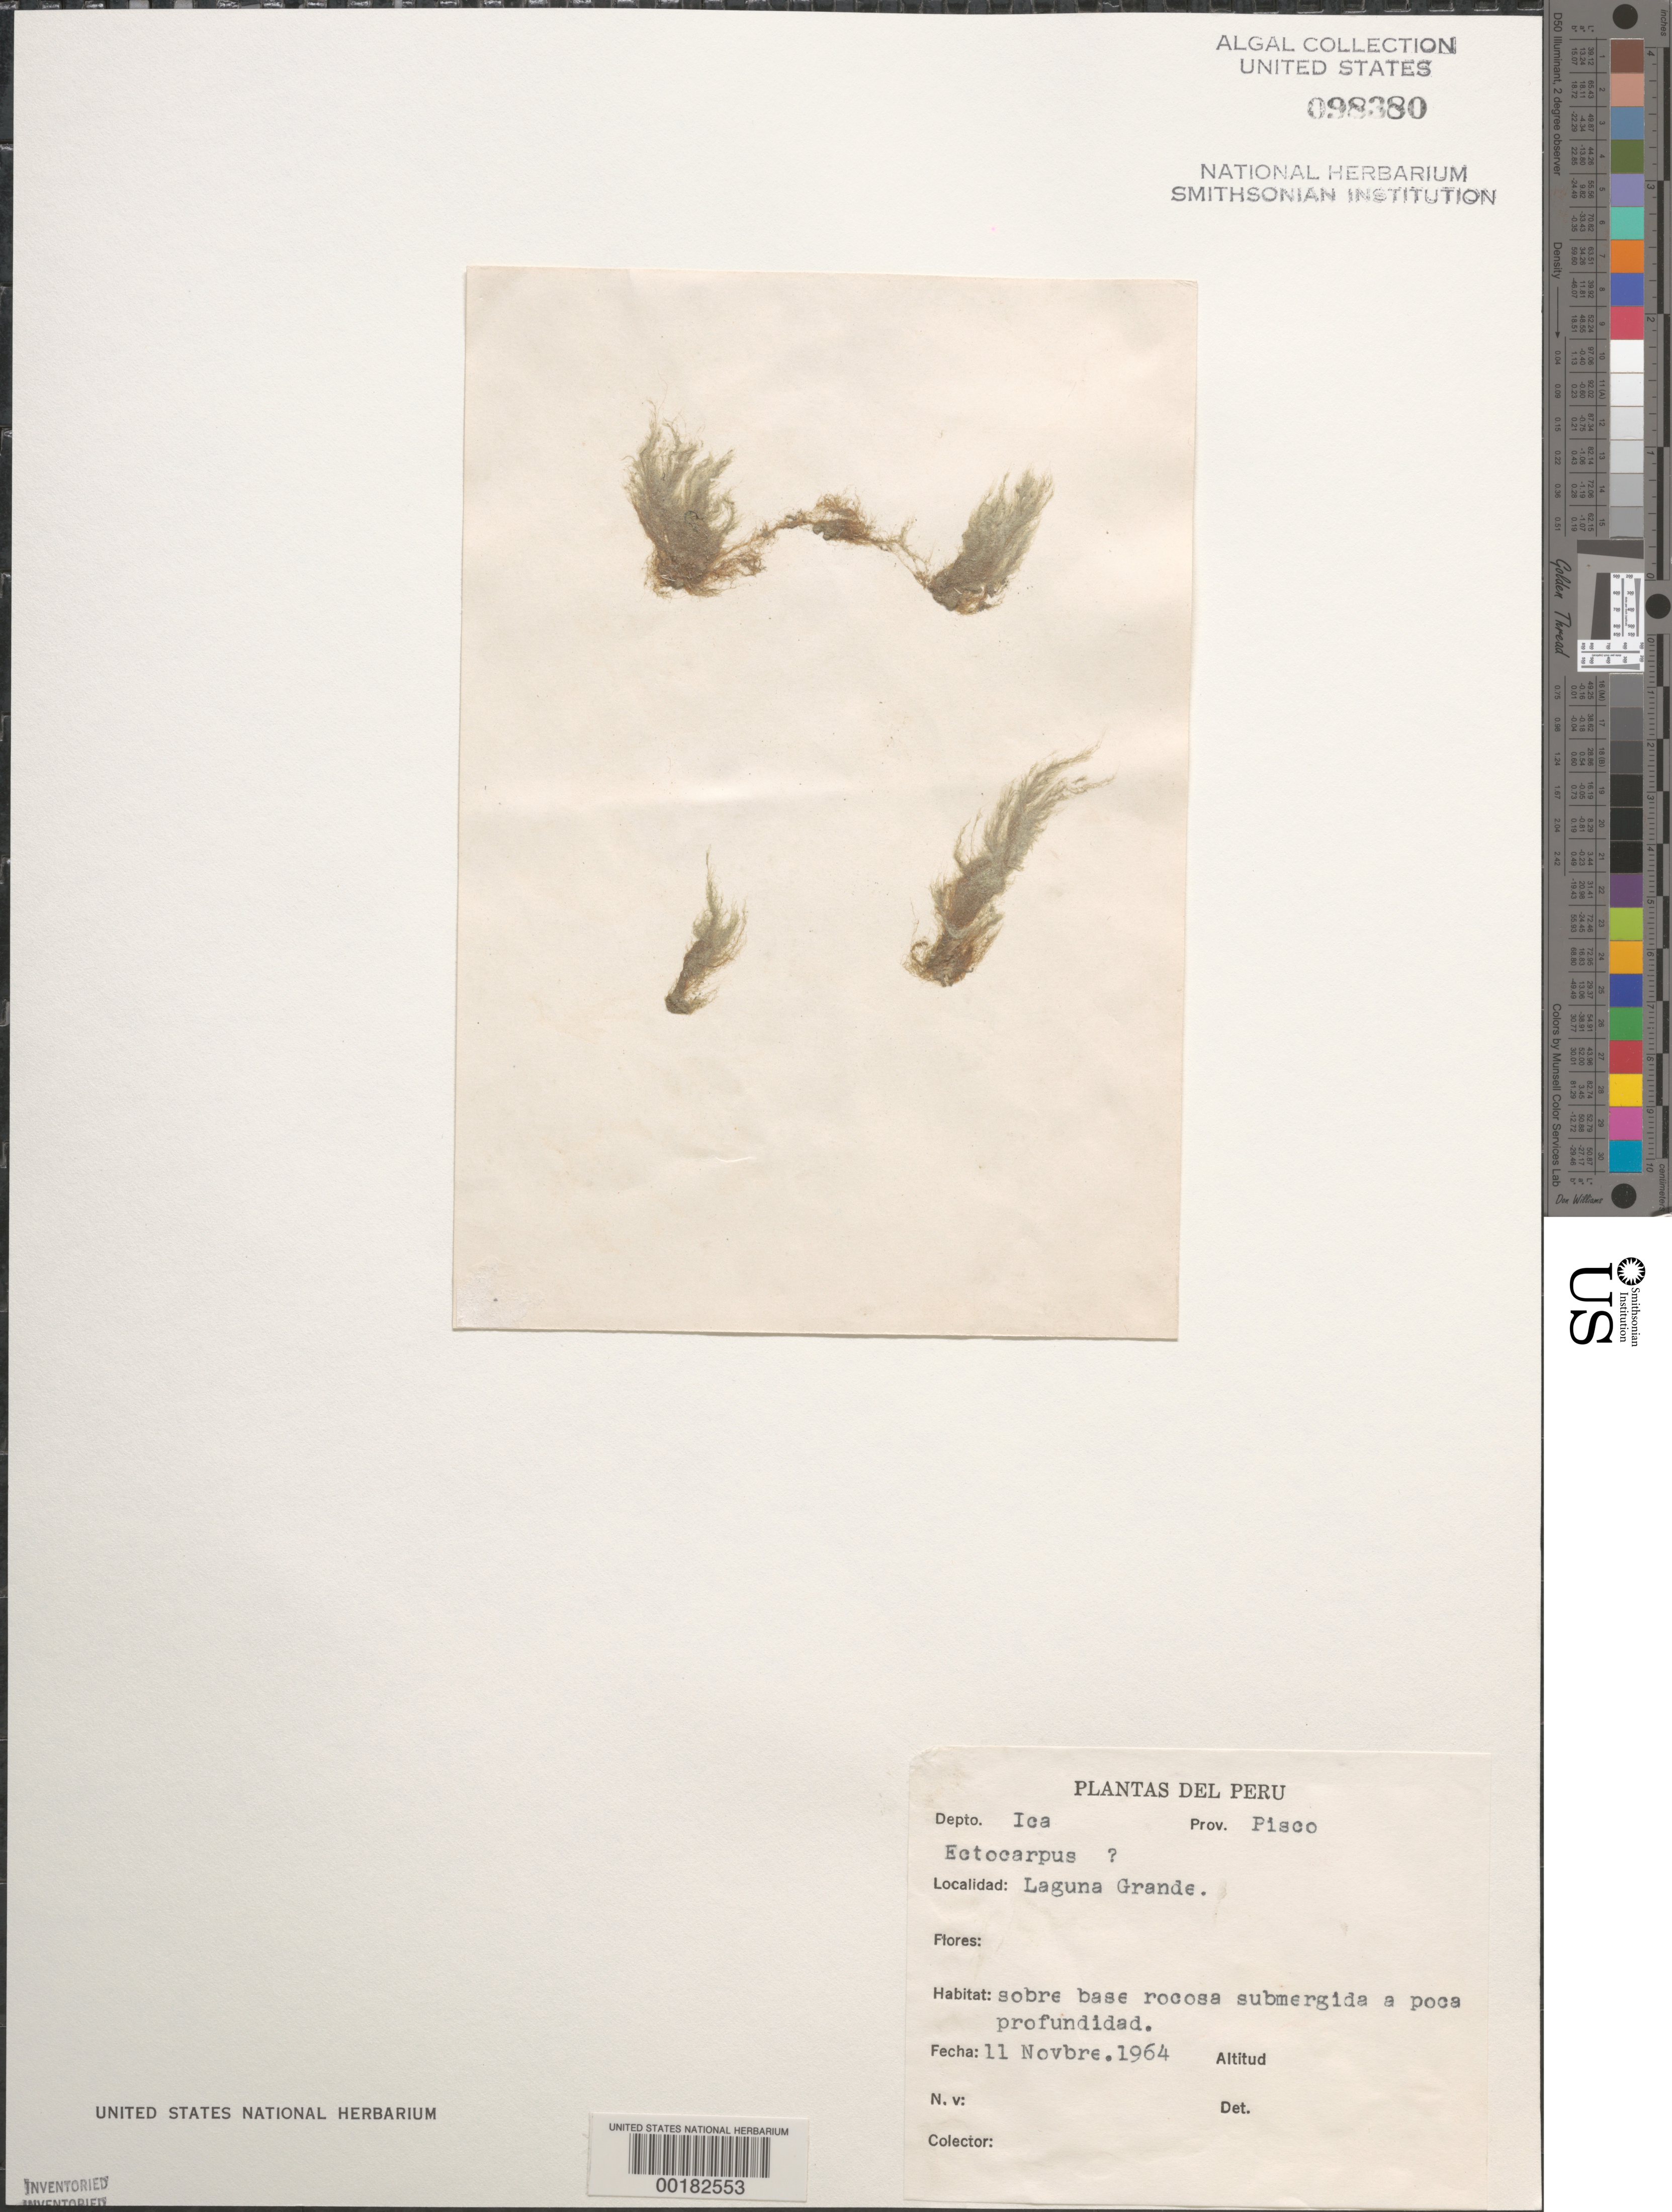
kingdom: Chromista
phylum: Ochrophyta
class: Phaeophyceae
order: Ectocarpales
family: Ectocarpaceae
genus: Ectocarpus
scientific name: Ectocarpus sp.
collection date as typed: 11 Nov 1964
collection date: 1964-11-11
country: Peru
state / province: Ica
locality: Laguna grande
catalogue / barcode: US 98380